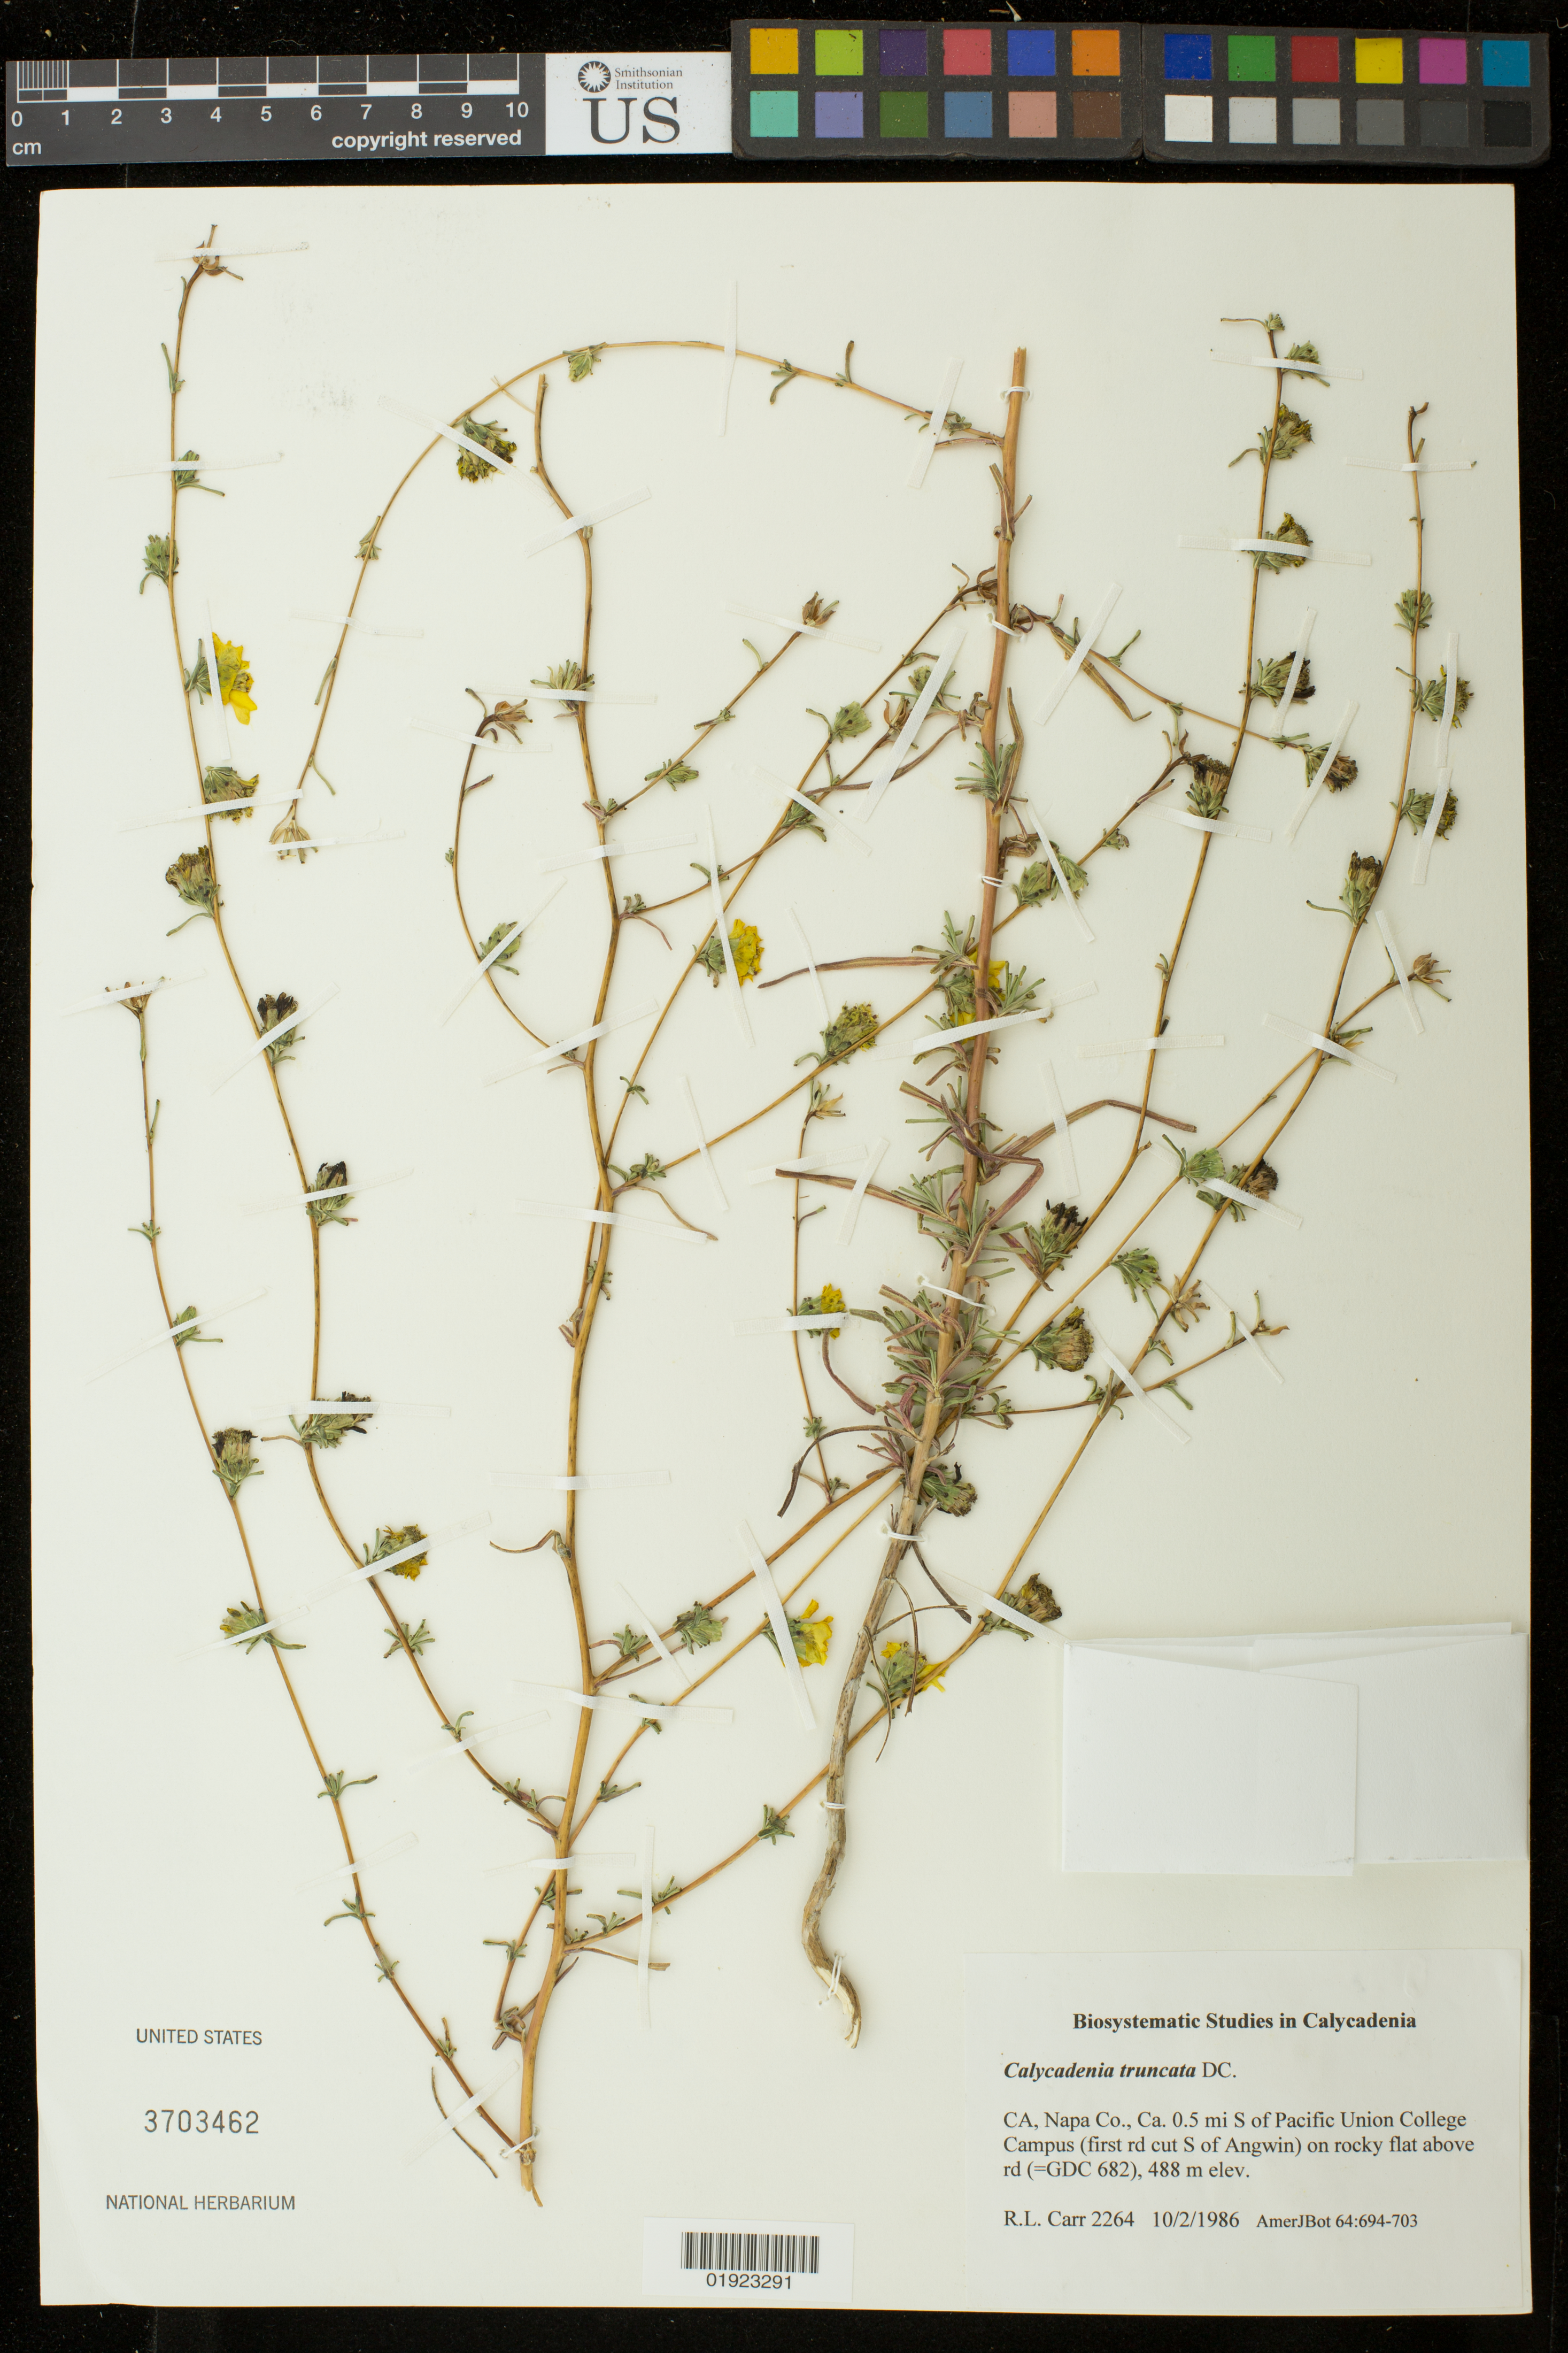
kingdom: Plantae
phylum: Tracheophyta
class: Magnoliopsida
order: Asterales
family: Asteraceae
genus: Calycadenia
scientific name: Calycadenia truncata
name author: DC.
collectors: R. Carr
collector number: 2264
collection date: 1986-10-12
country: United States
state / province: California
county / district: Napa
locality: ca. 0.5 mi S of Pacific Union College Campus (first rd cut S of Angwin).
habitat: On rocky flat above rd.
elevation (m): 488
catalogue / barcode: US 3703462